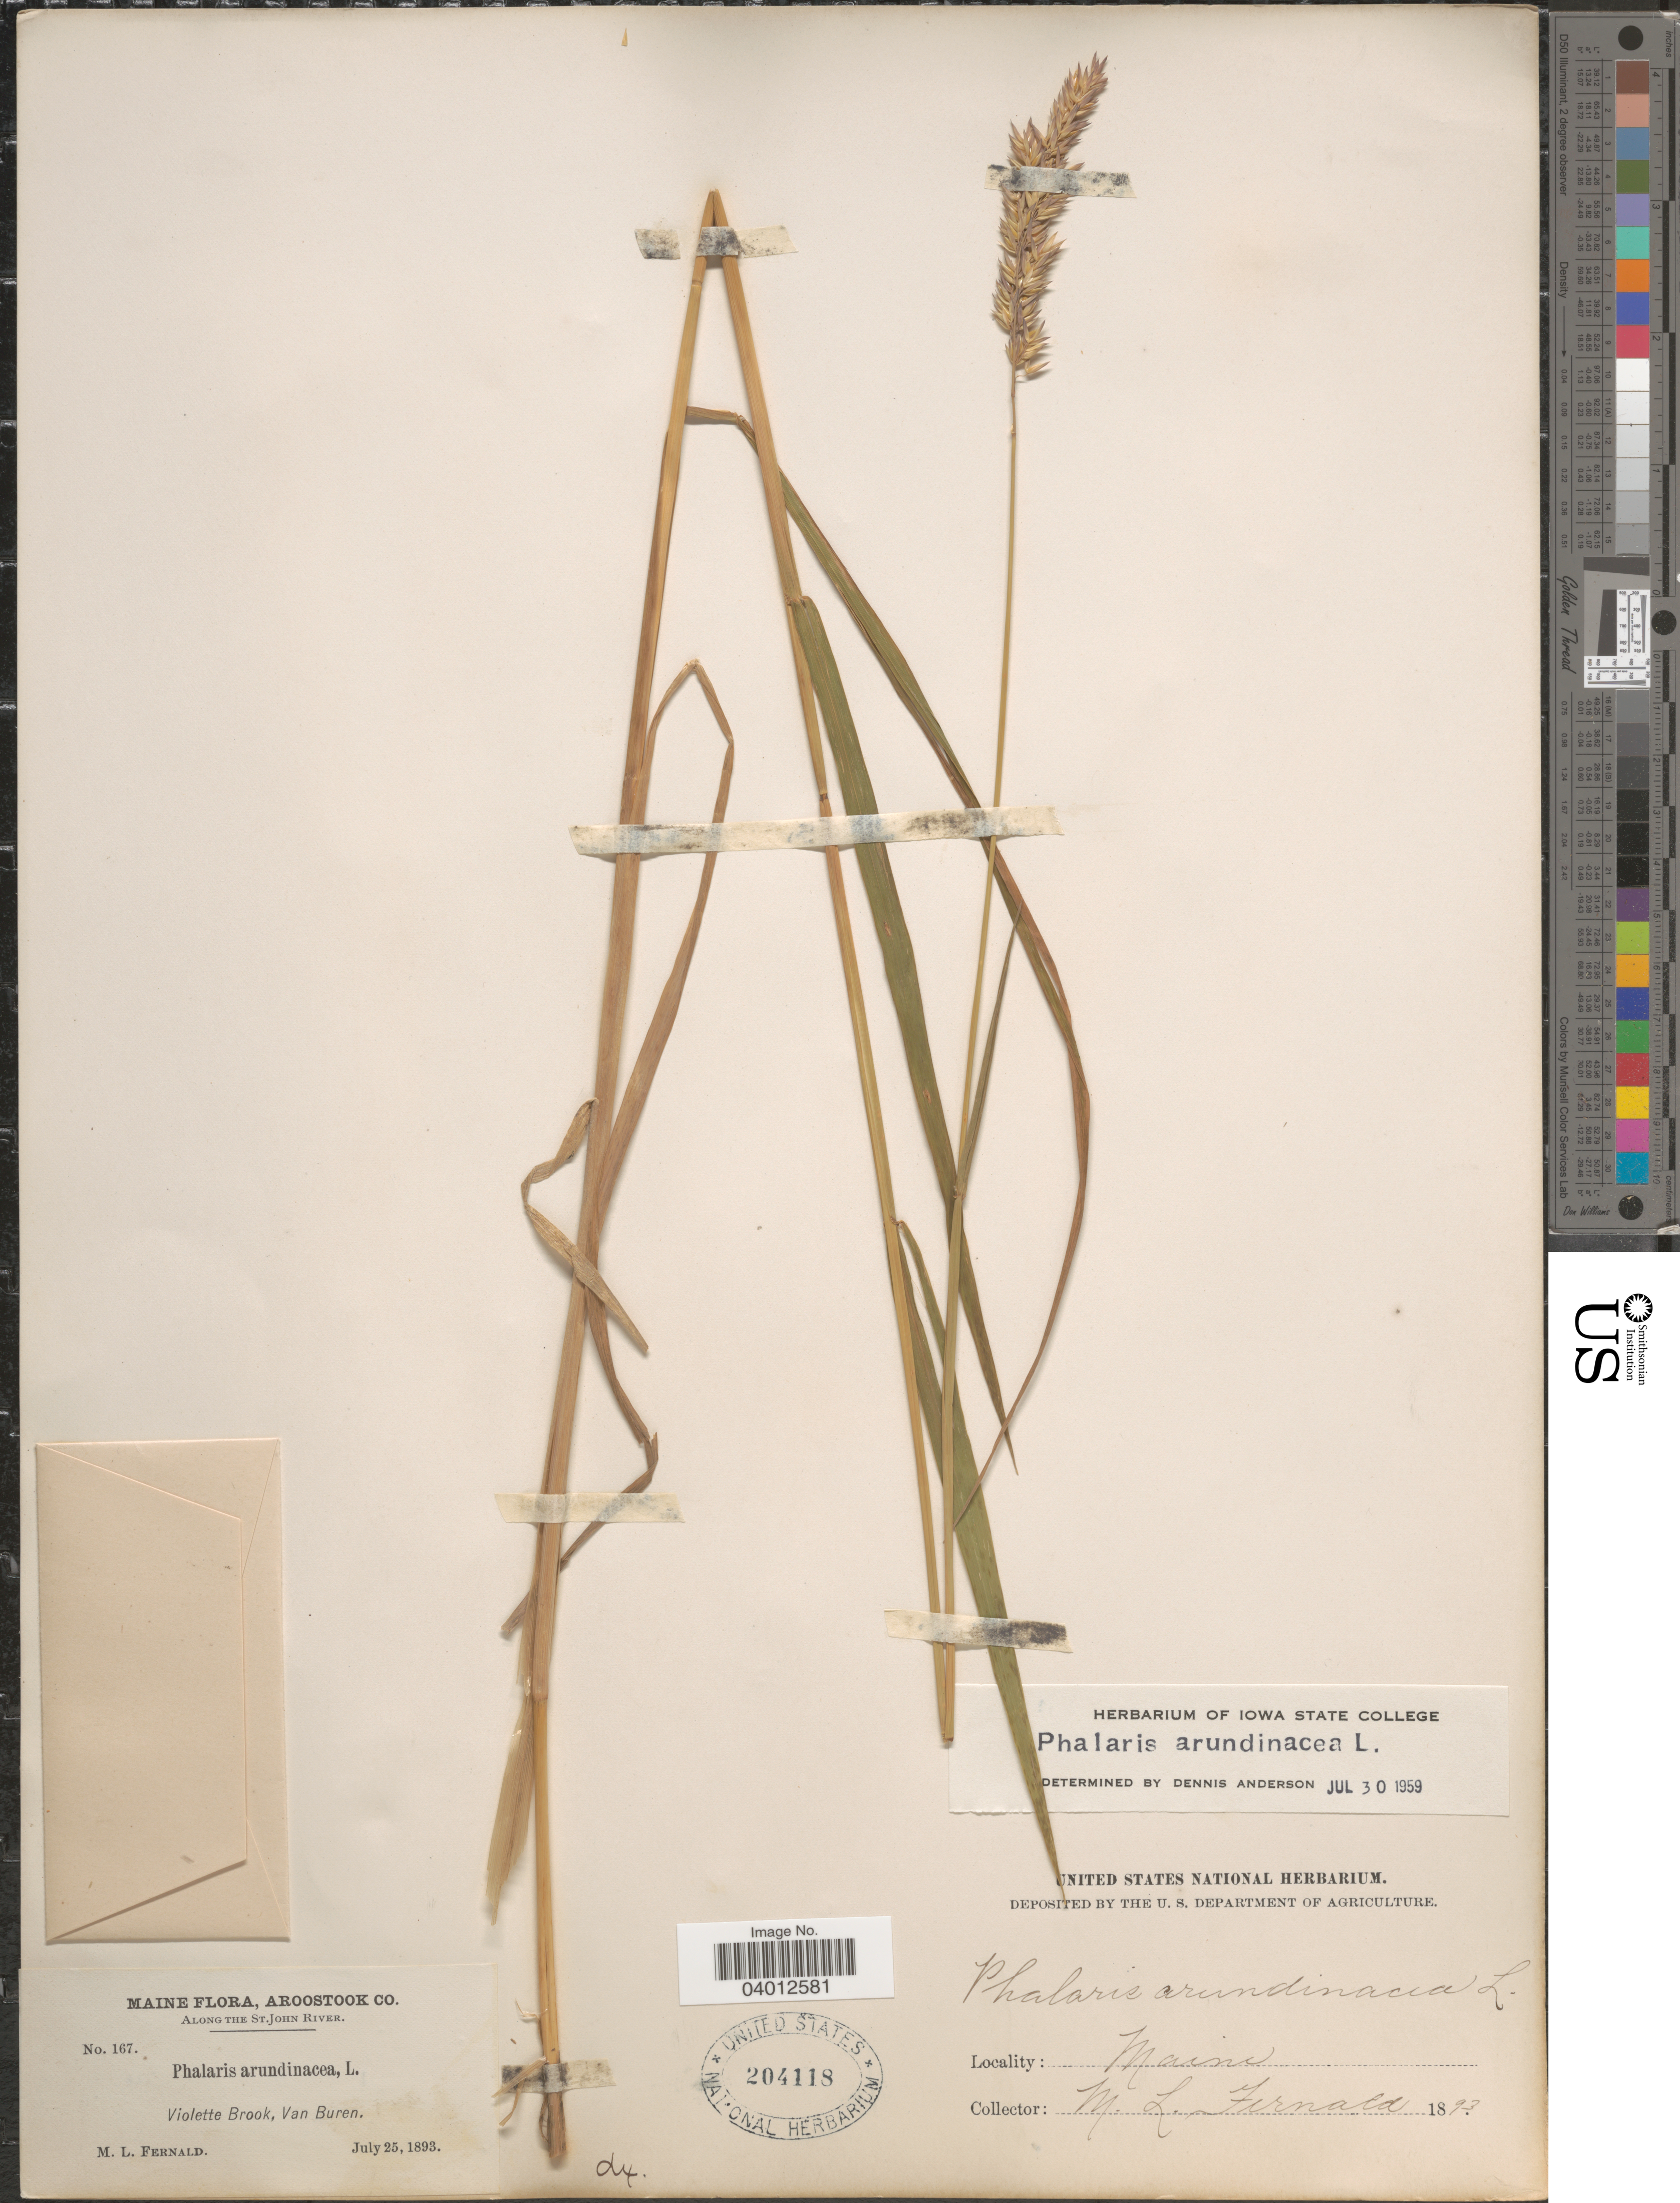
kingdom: Plantae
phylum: Tracheophyta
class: Liliopsida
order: Poales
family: Poaceae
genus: Phalaris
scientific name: Phalaris arundinacea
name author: L.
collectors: M. L. Fernald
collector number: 167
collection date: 1893-07-25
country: United States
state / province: Maine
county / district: Aroostook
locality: Along the St. John River. Violette Brook, Van Buren.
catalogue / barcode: US 204118